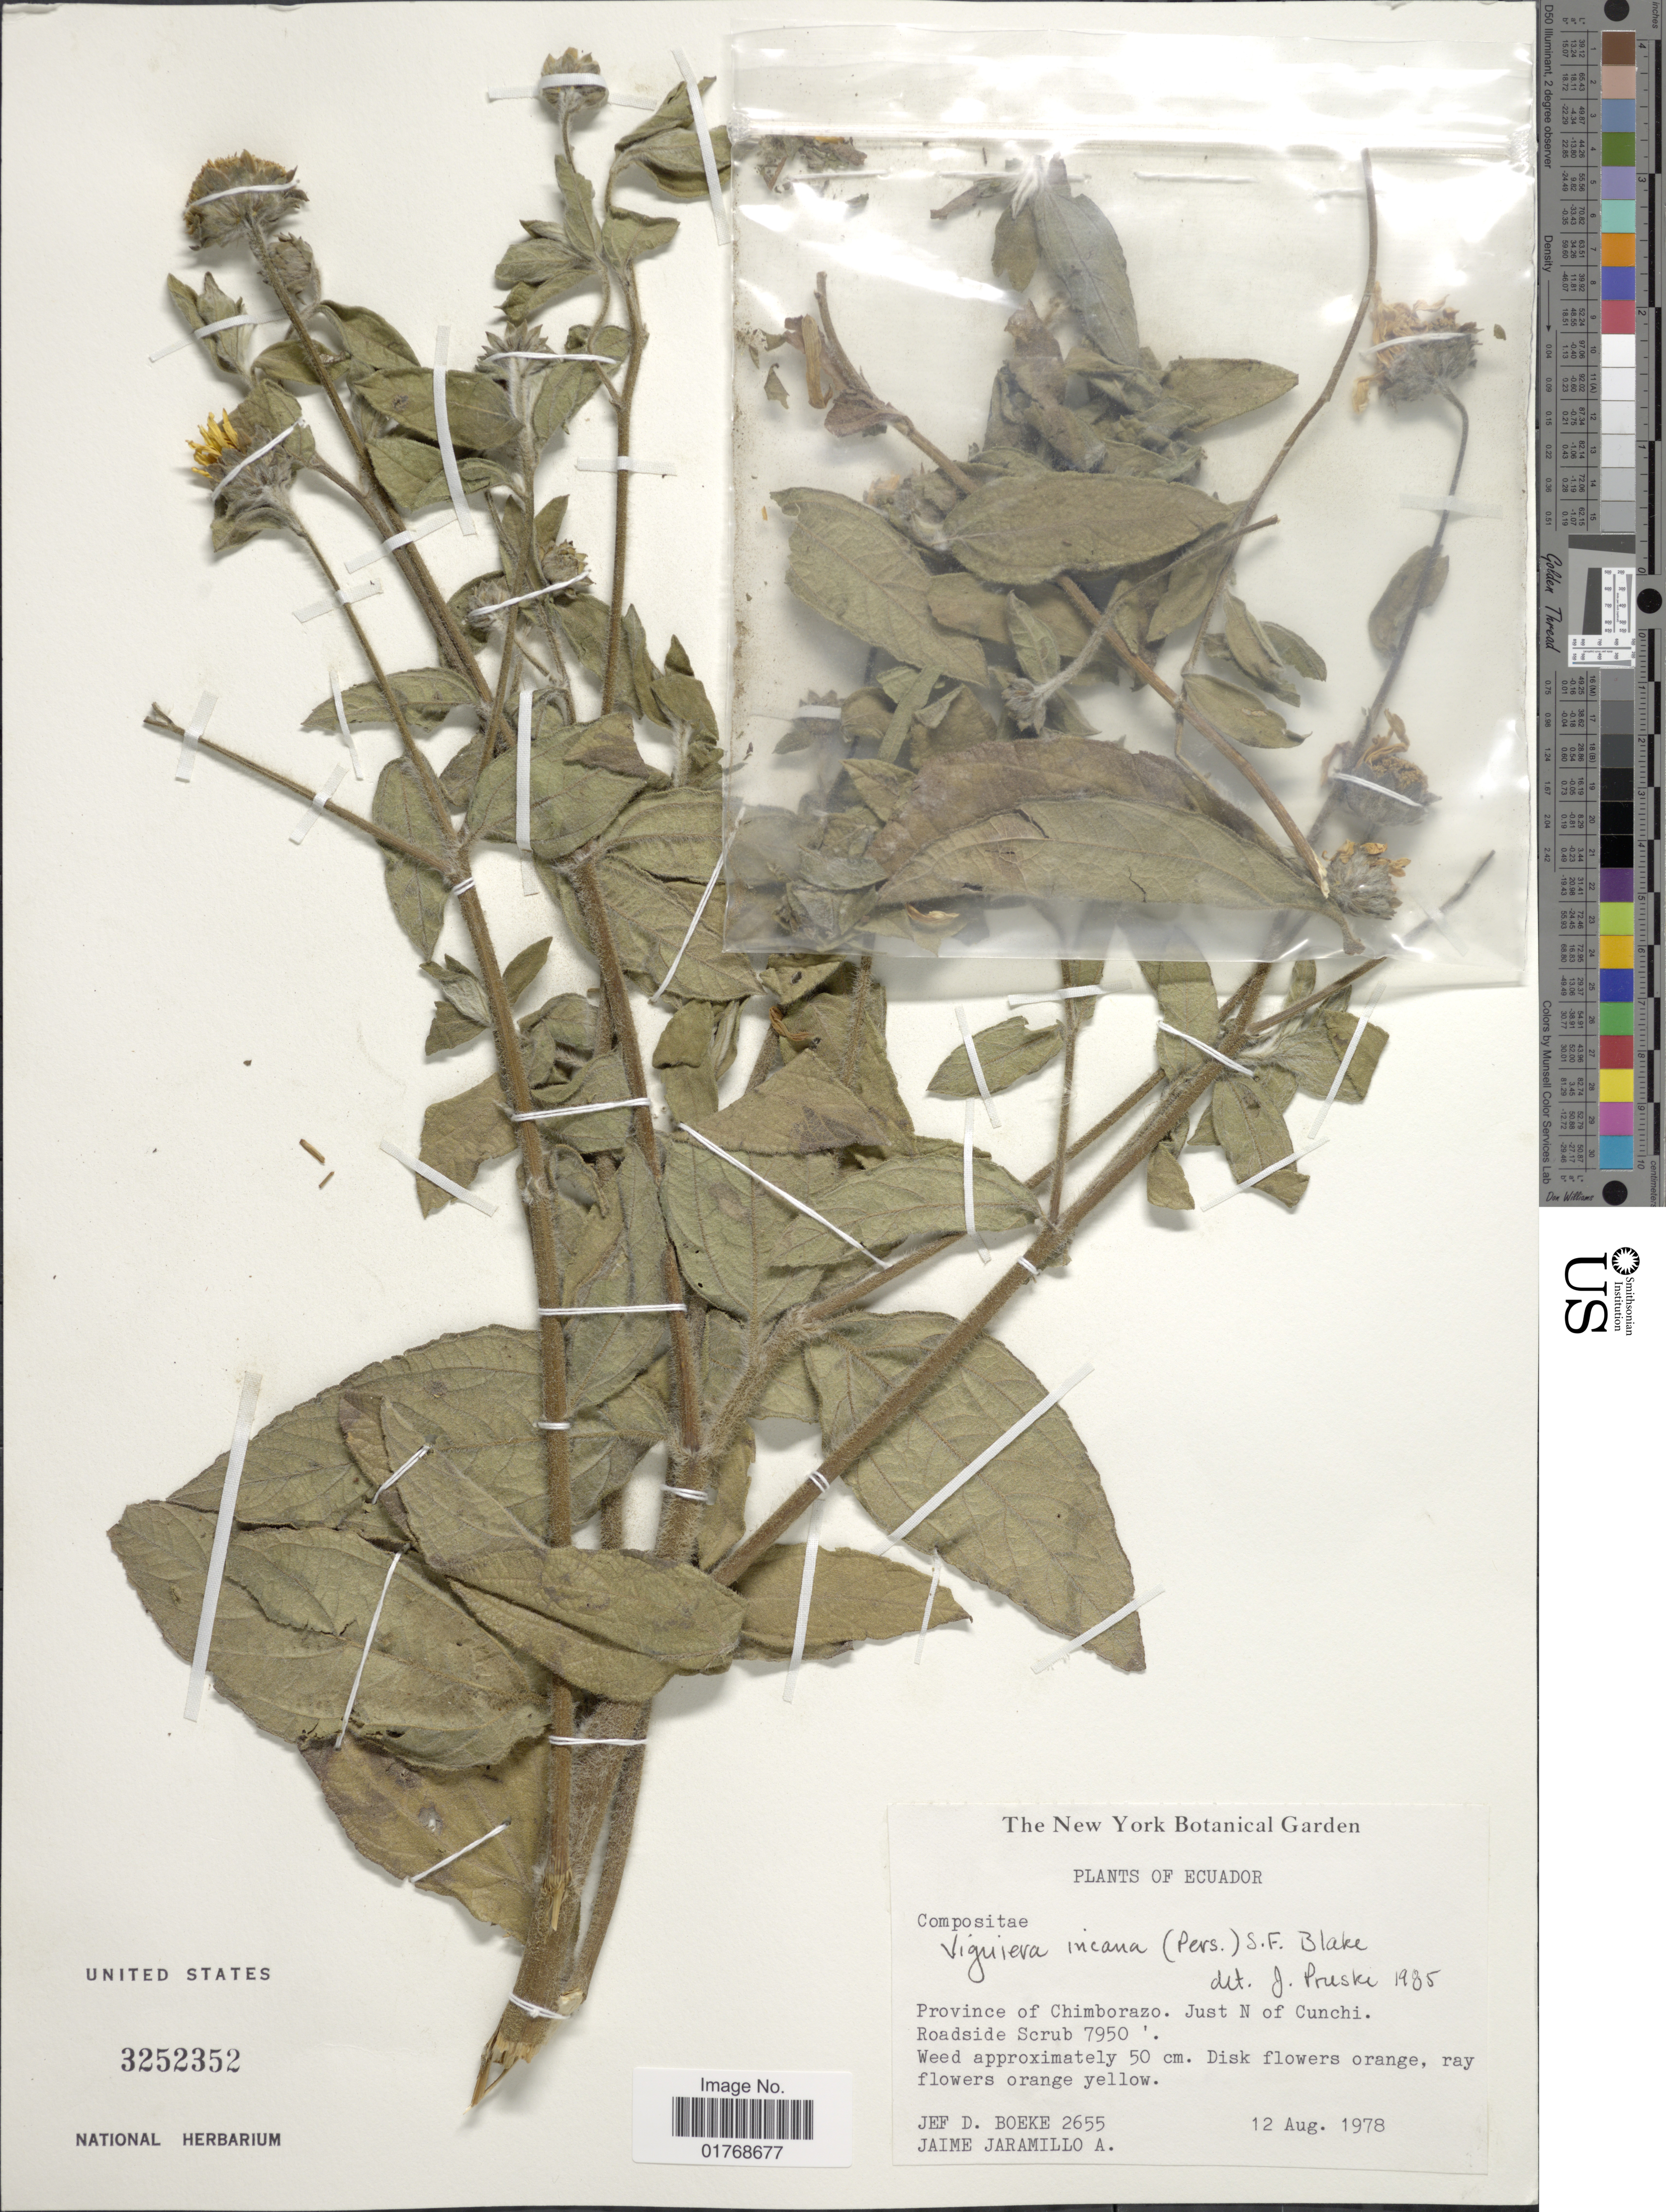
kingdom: Plantae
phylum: Tracheophyta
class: Magnoliopsida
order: Asterales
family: Asteraceae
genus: Viguiera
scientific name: Viguiera incana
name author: (Pers.) S.F. Blake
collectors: J. D. Boeke & J. L. Jaramillo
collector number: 2655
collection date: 1978-08-12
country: Ecuador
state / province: Chimborazo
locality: Province of Chimborazo. Just N of Cunchi.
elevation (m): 2423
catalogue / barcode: US 3252352